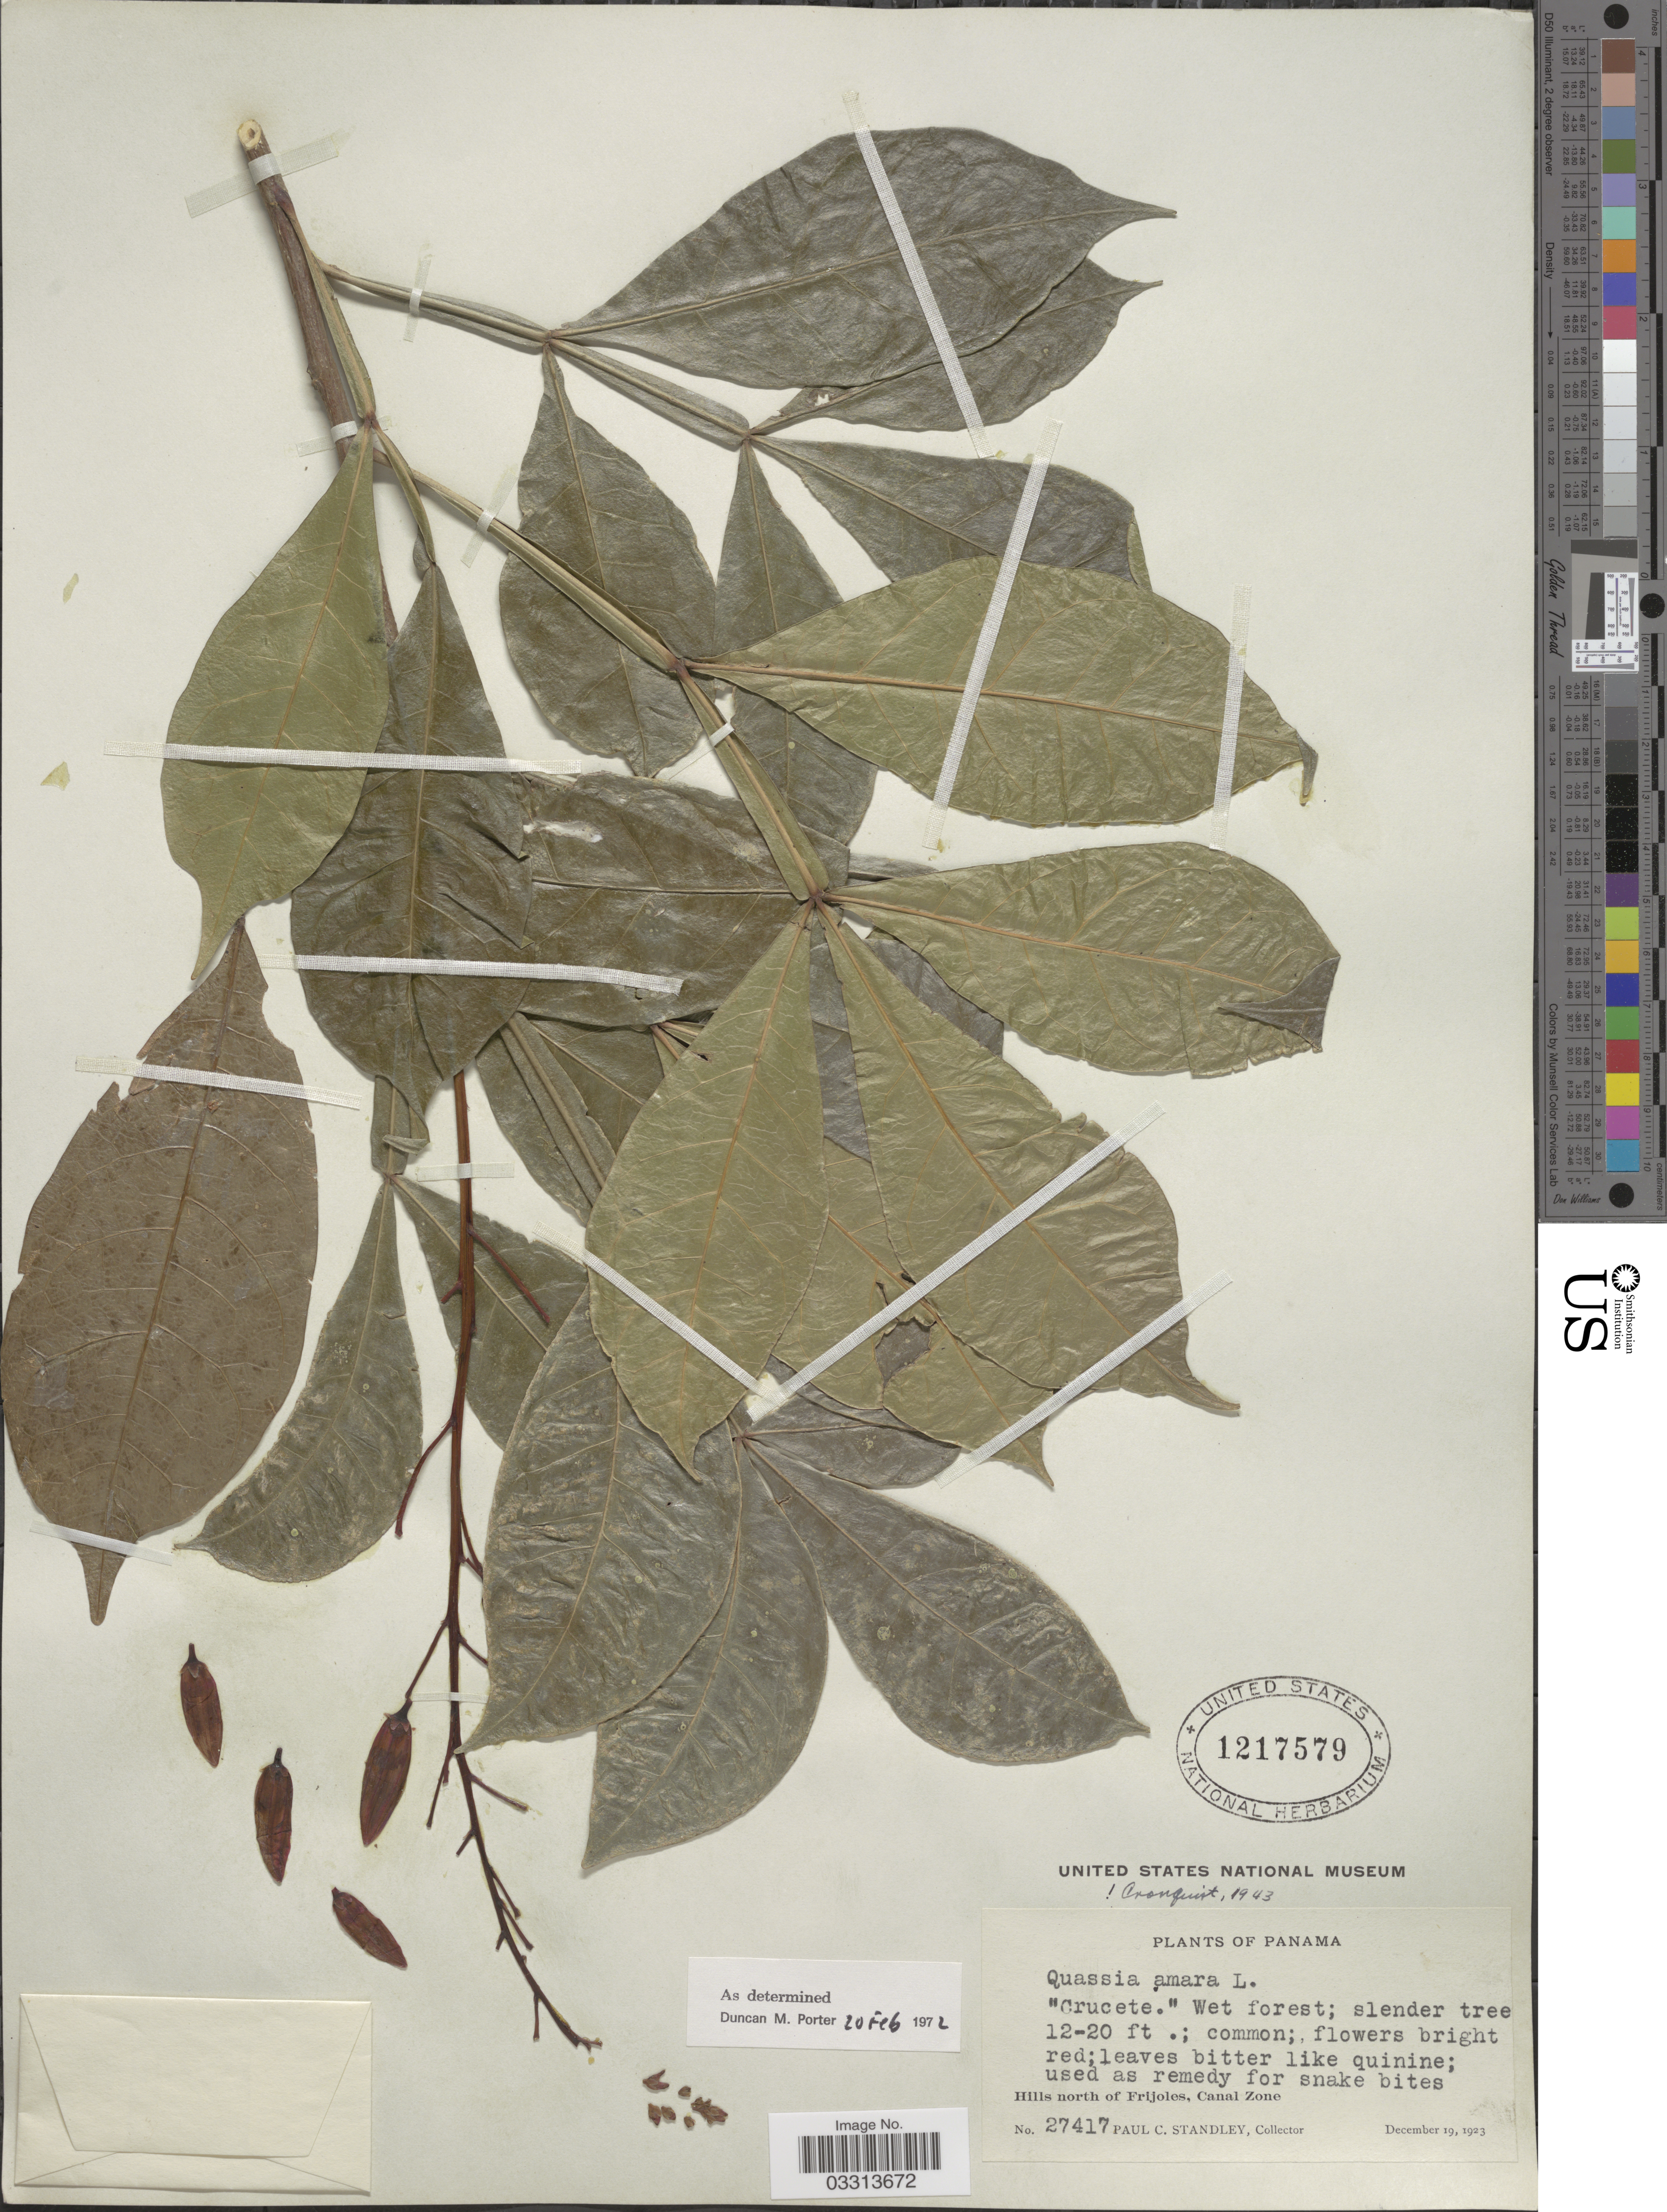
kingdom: Plantae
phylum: Tracheophyta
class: Magnoliopsida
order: Sapindales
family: Simaroubaceae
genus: Quassia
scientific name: Quassia amara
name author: L.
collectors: P. C. Standley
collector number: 27417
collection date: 1923-12-19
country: Panama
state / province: Colón / Panamá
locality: Hills north of Frijoles, Canal Zone.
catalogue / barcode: US 1217579